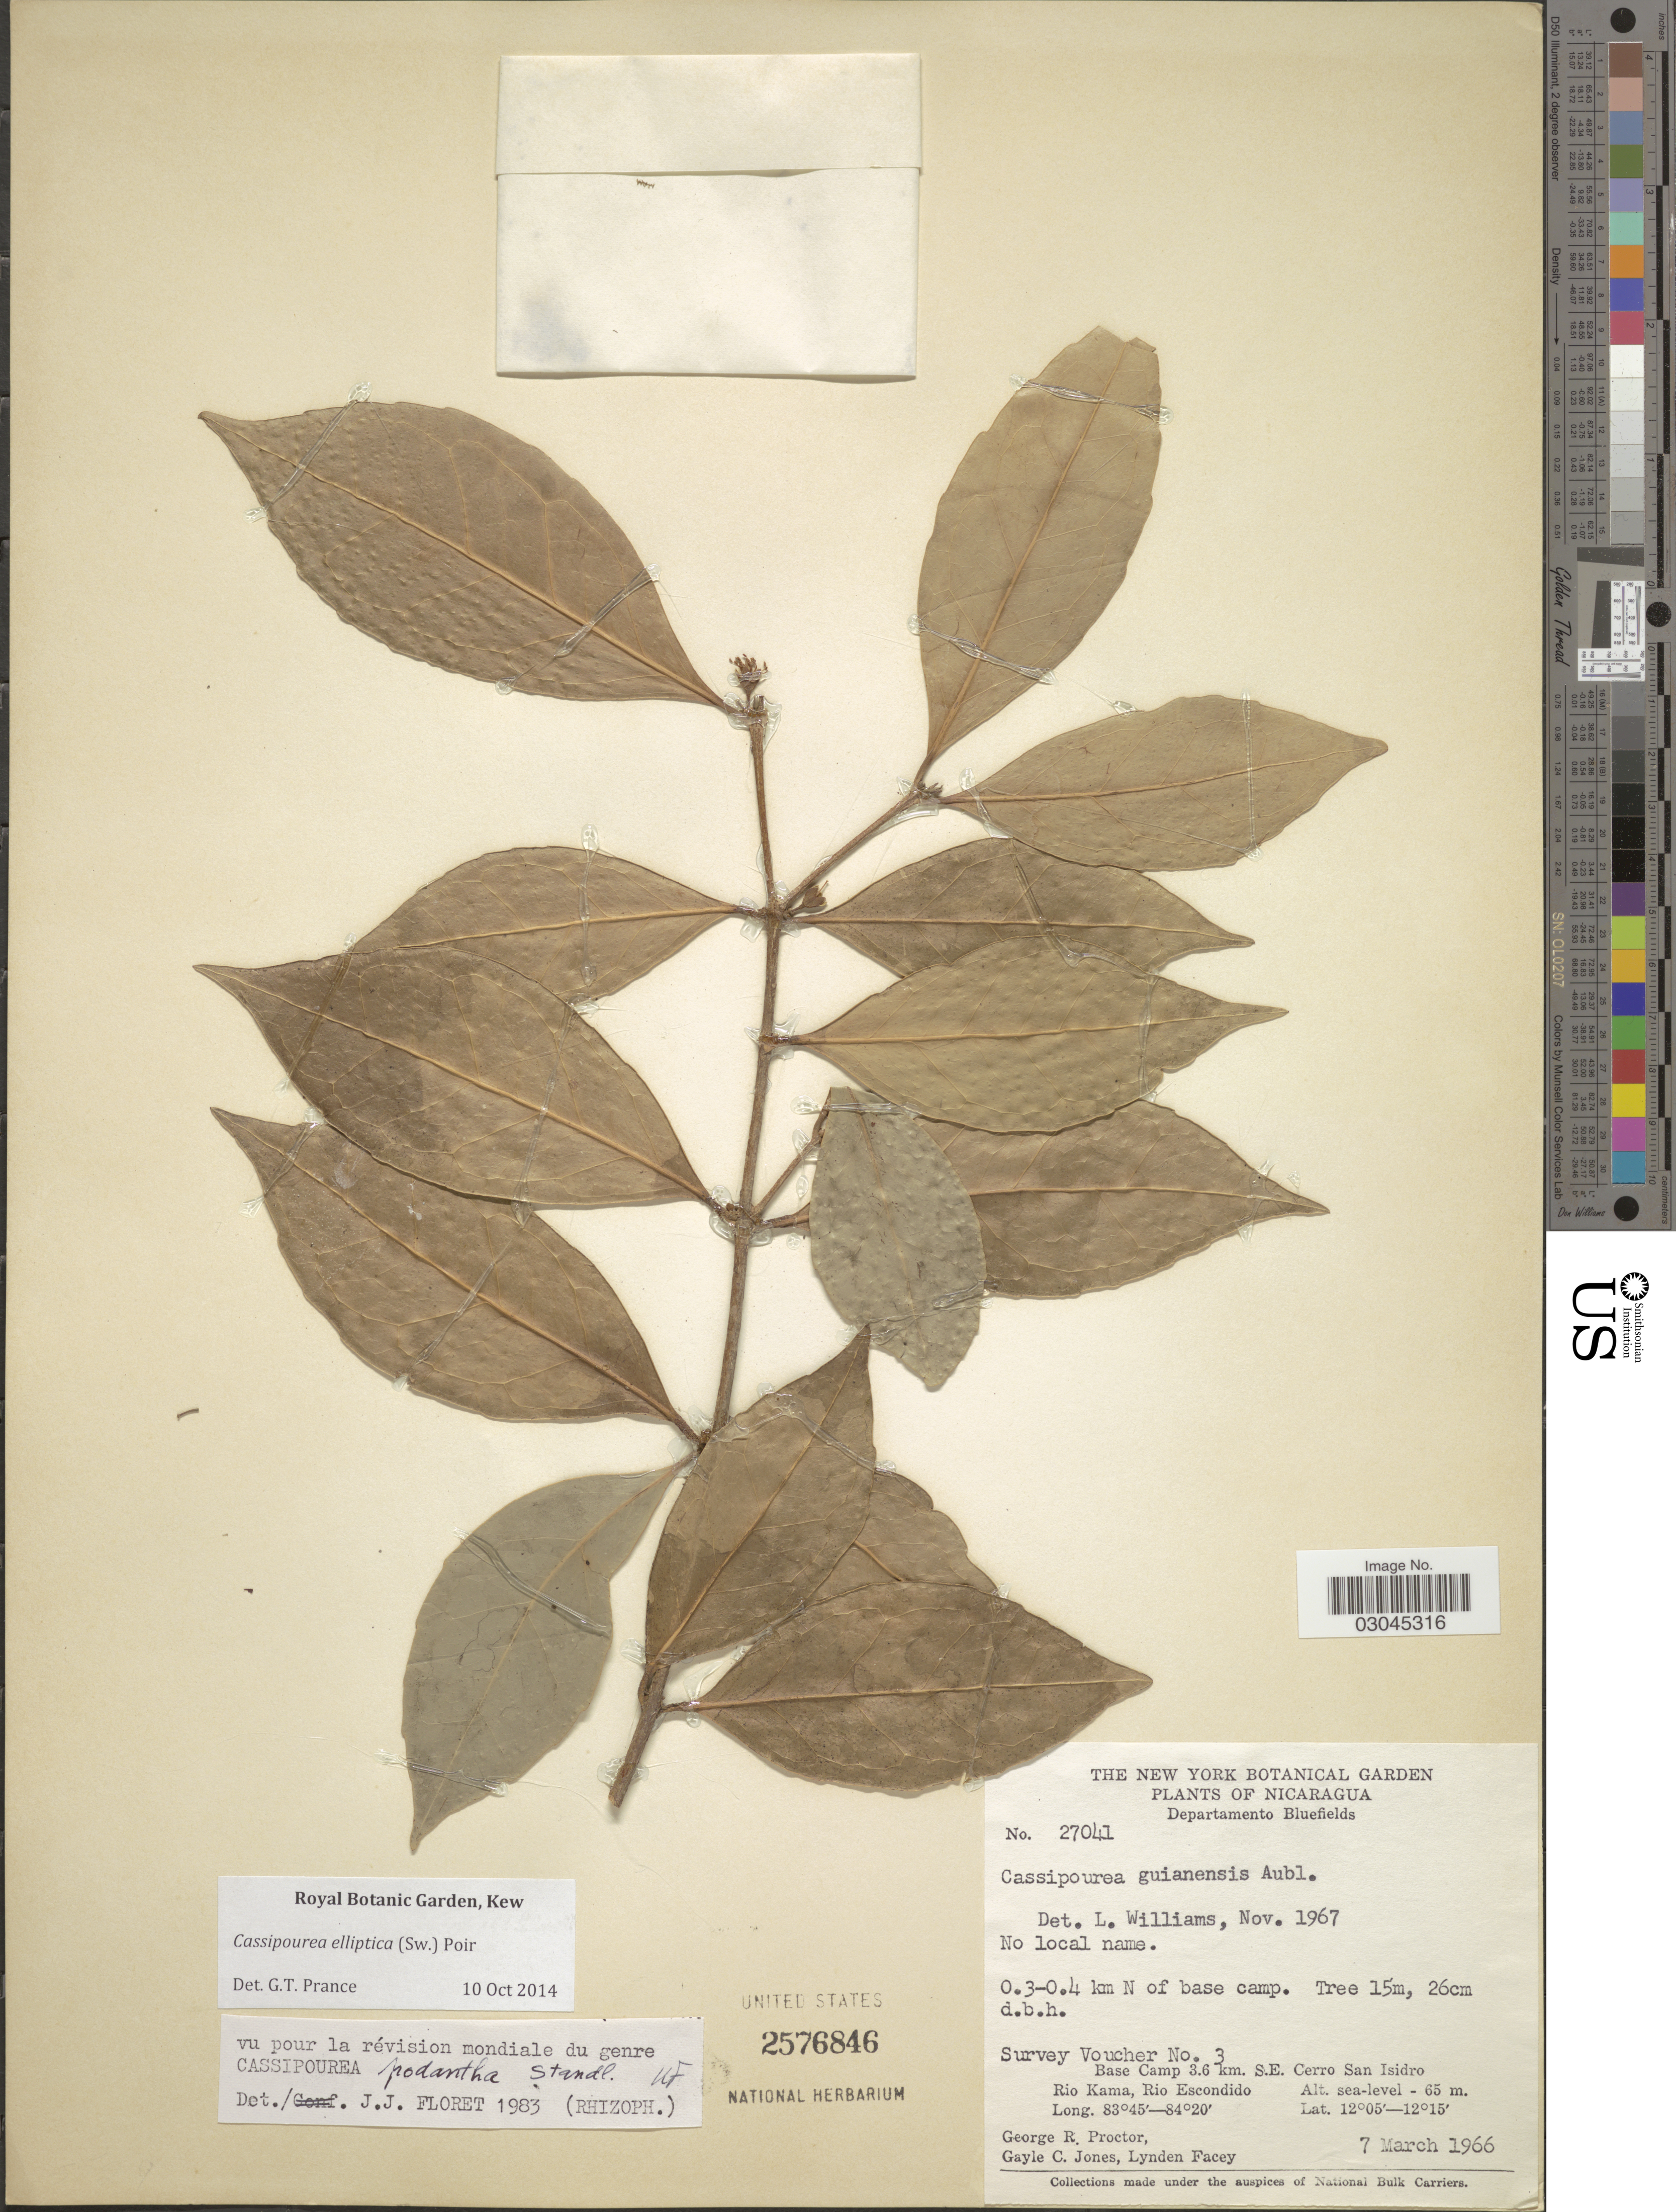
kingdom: Plantae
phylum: Tracheophyta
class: Magnoliopsida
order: Malpighiales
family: Rhizophoraceae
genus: Cassipourea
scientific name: Cassipourea elliptica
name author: (Sw.) Poir.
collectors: G. Proctor, G. C. Jones & L. Facey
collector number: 27041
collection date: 1966-03-07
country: Nicaragua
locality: Departamento Bluefields. 0.3-0.4 km N of base camp. Base Camp 3.6 km. S.E. Cerro San Isidro. Rio Kama, Rio Escondido.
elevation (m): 0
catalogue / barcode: US 2576846